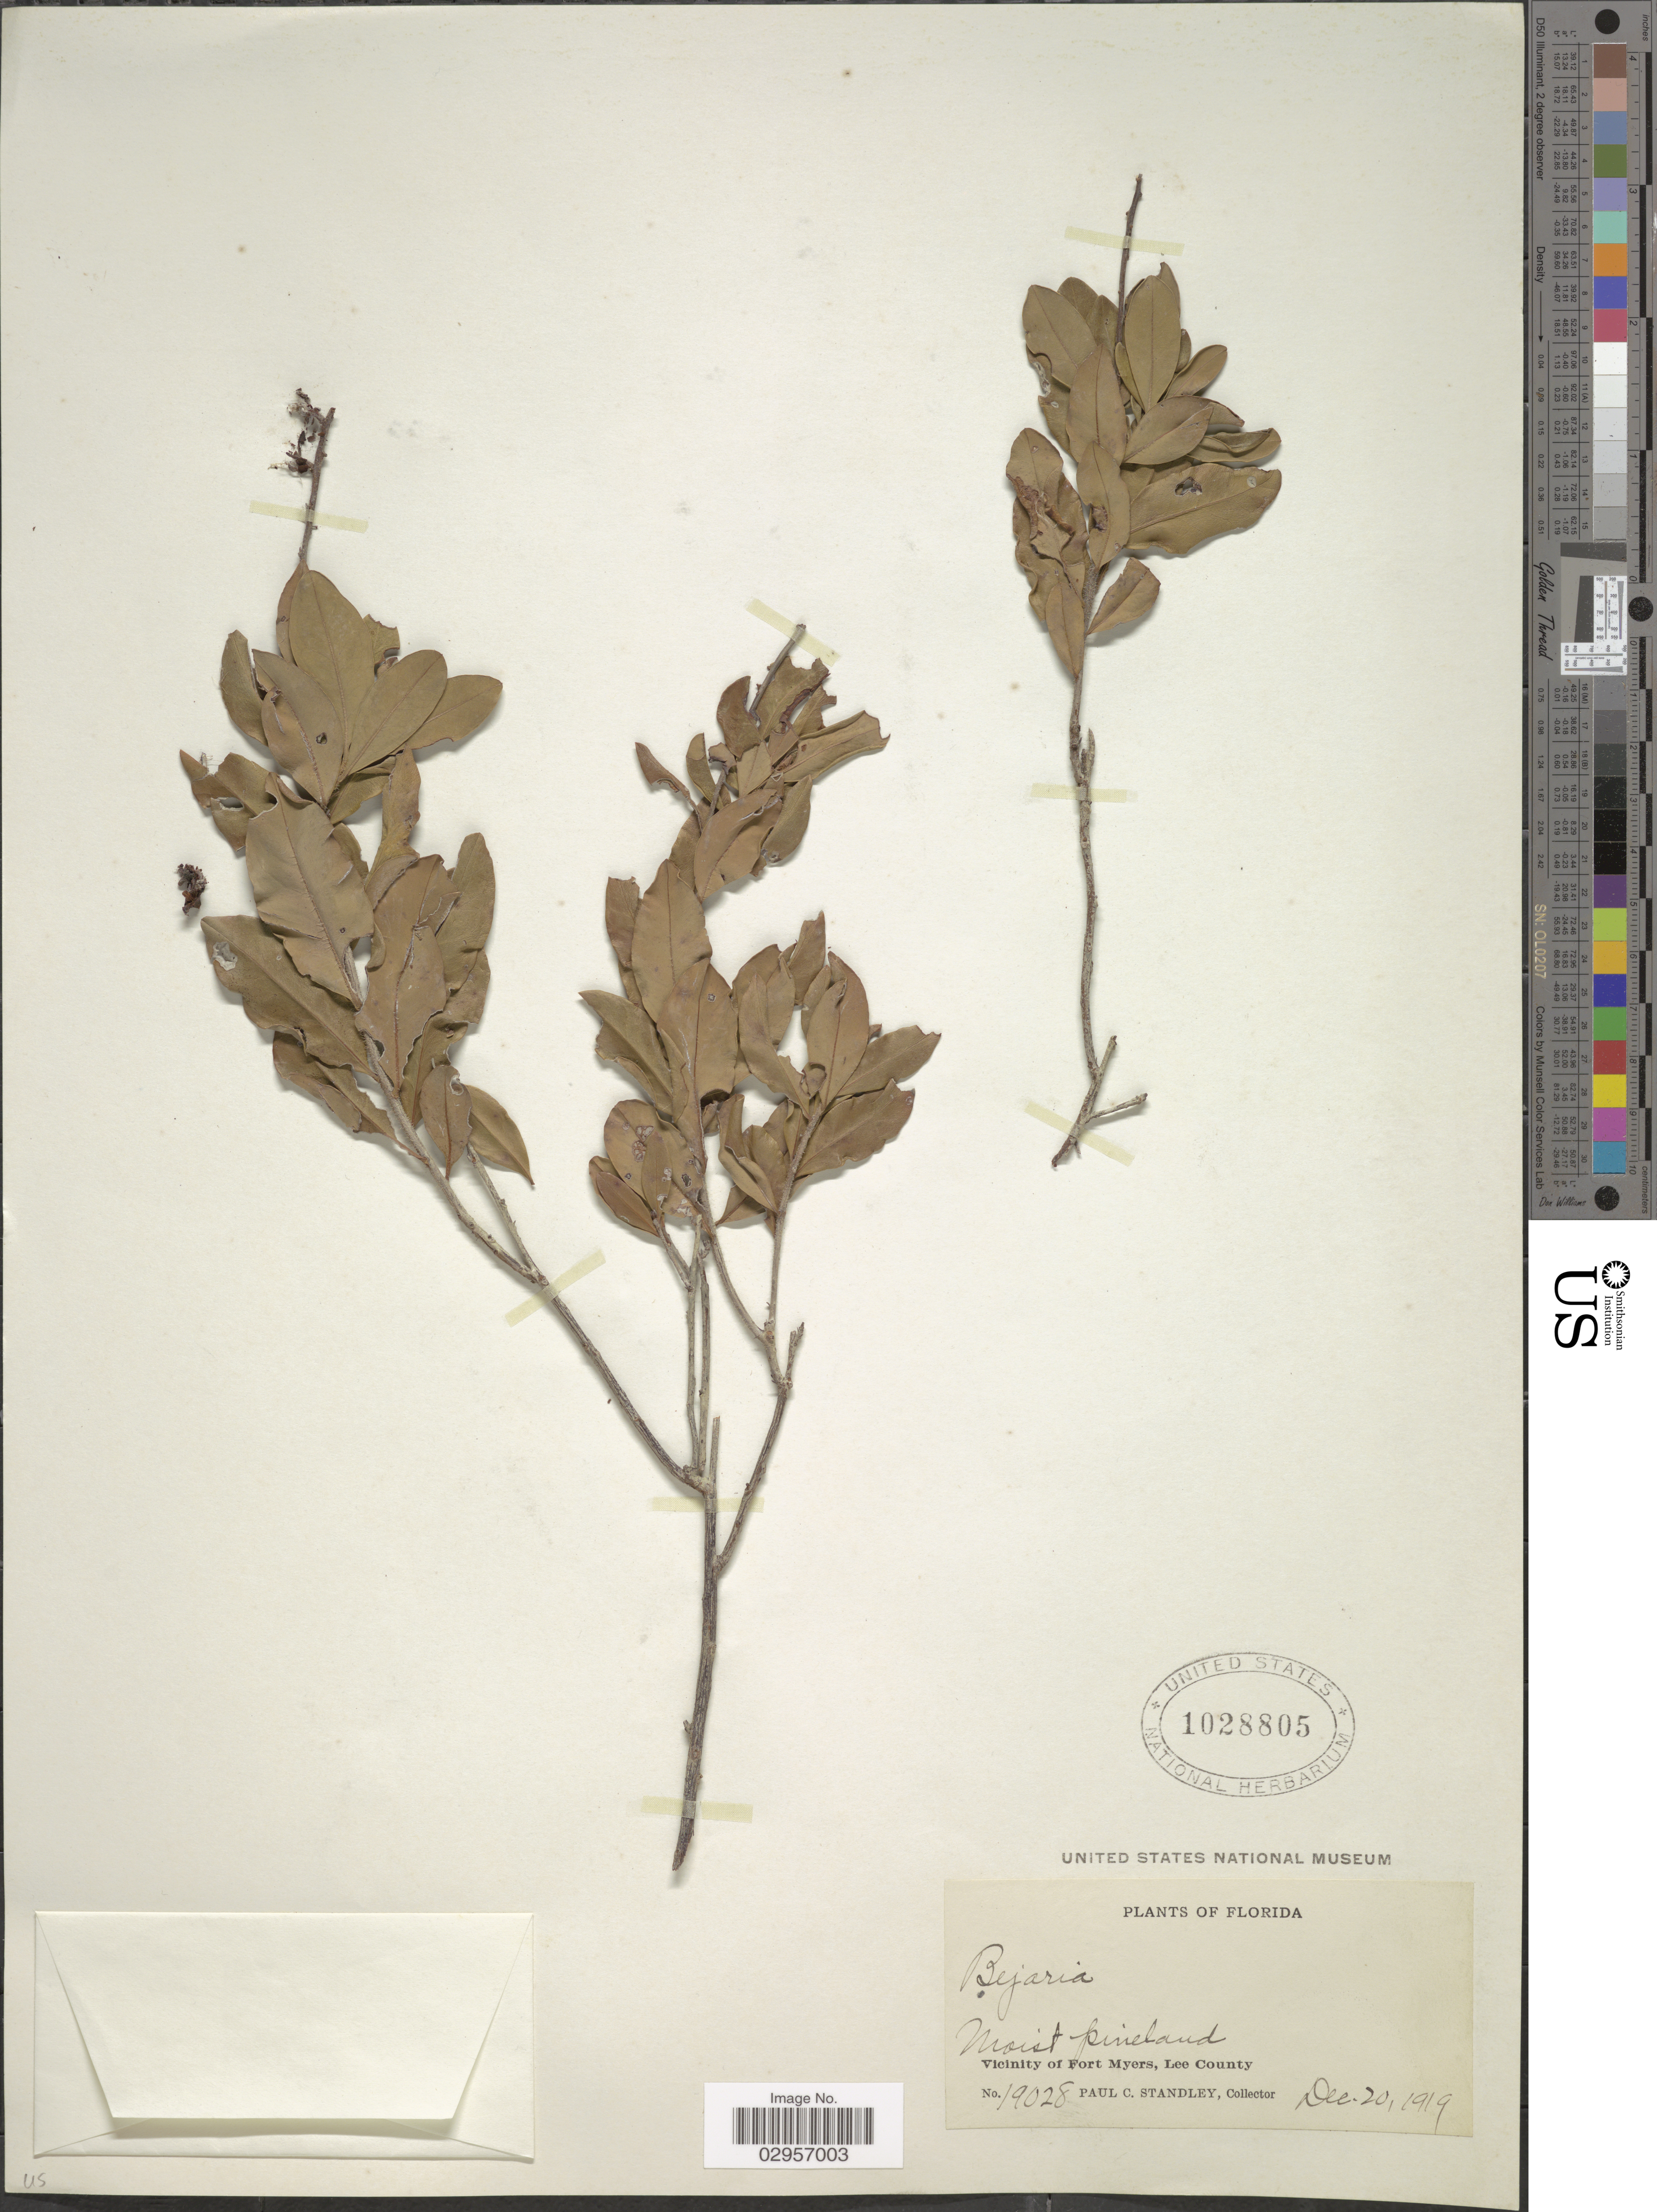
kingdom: Plantae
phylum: Tracheophyta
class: Magnoliopsida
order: Ericales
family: Ericaceae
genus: Bejaria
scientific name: Bejaria racemosa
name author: Vent.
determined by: Strong, Mark T., (BOT), Smithsonian Institution - National Museum of Natural History (UNITED STATES)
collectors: P. C. Standley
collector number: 19028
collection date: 1919-12-20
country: United States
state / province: Florida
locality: Vicinity of Fort Myers, Lee County.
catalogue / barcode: US 1028805